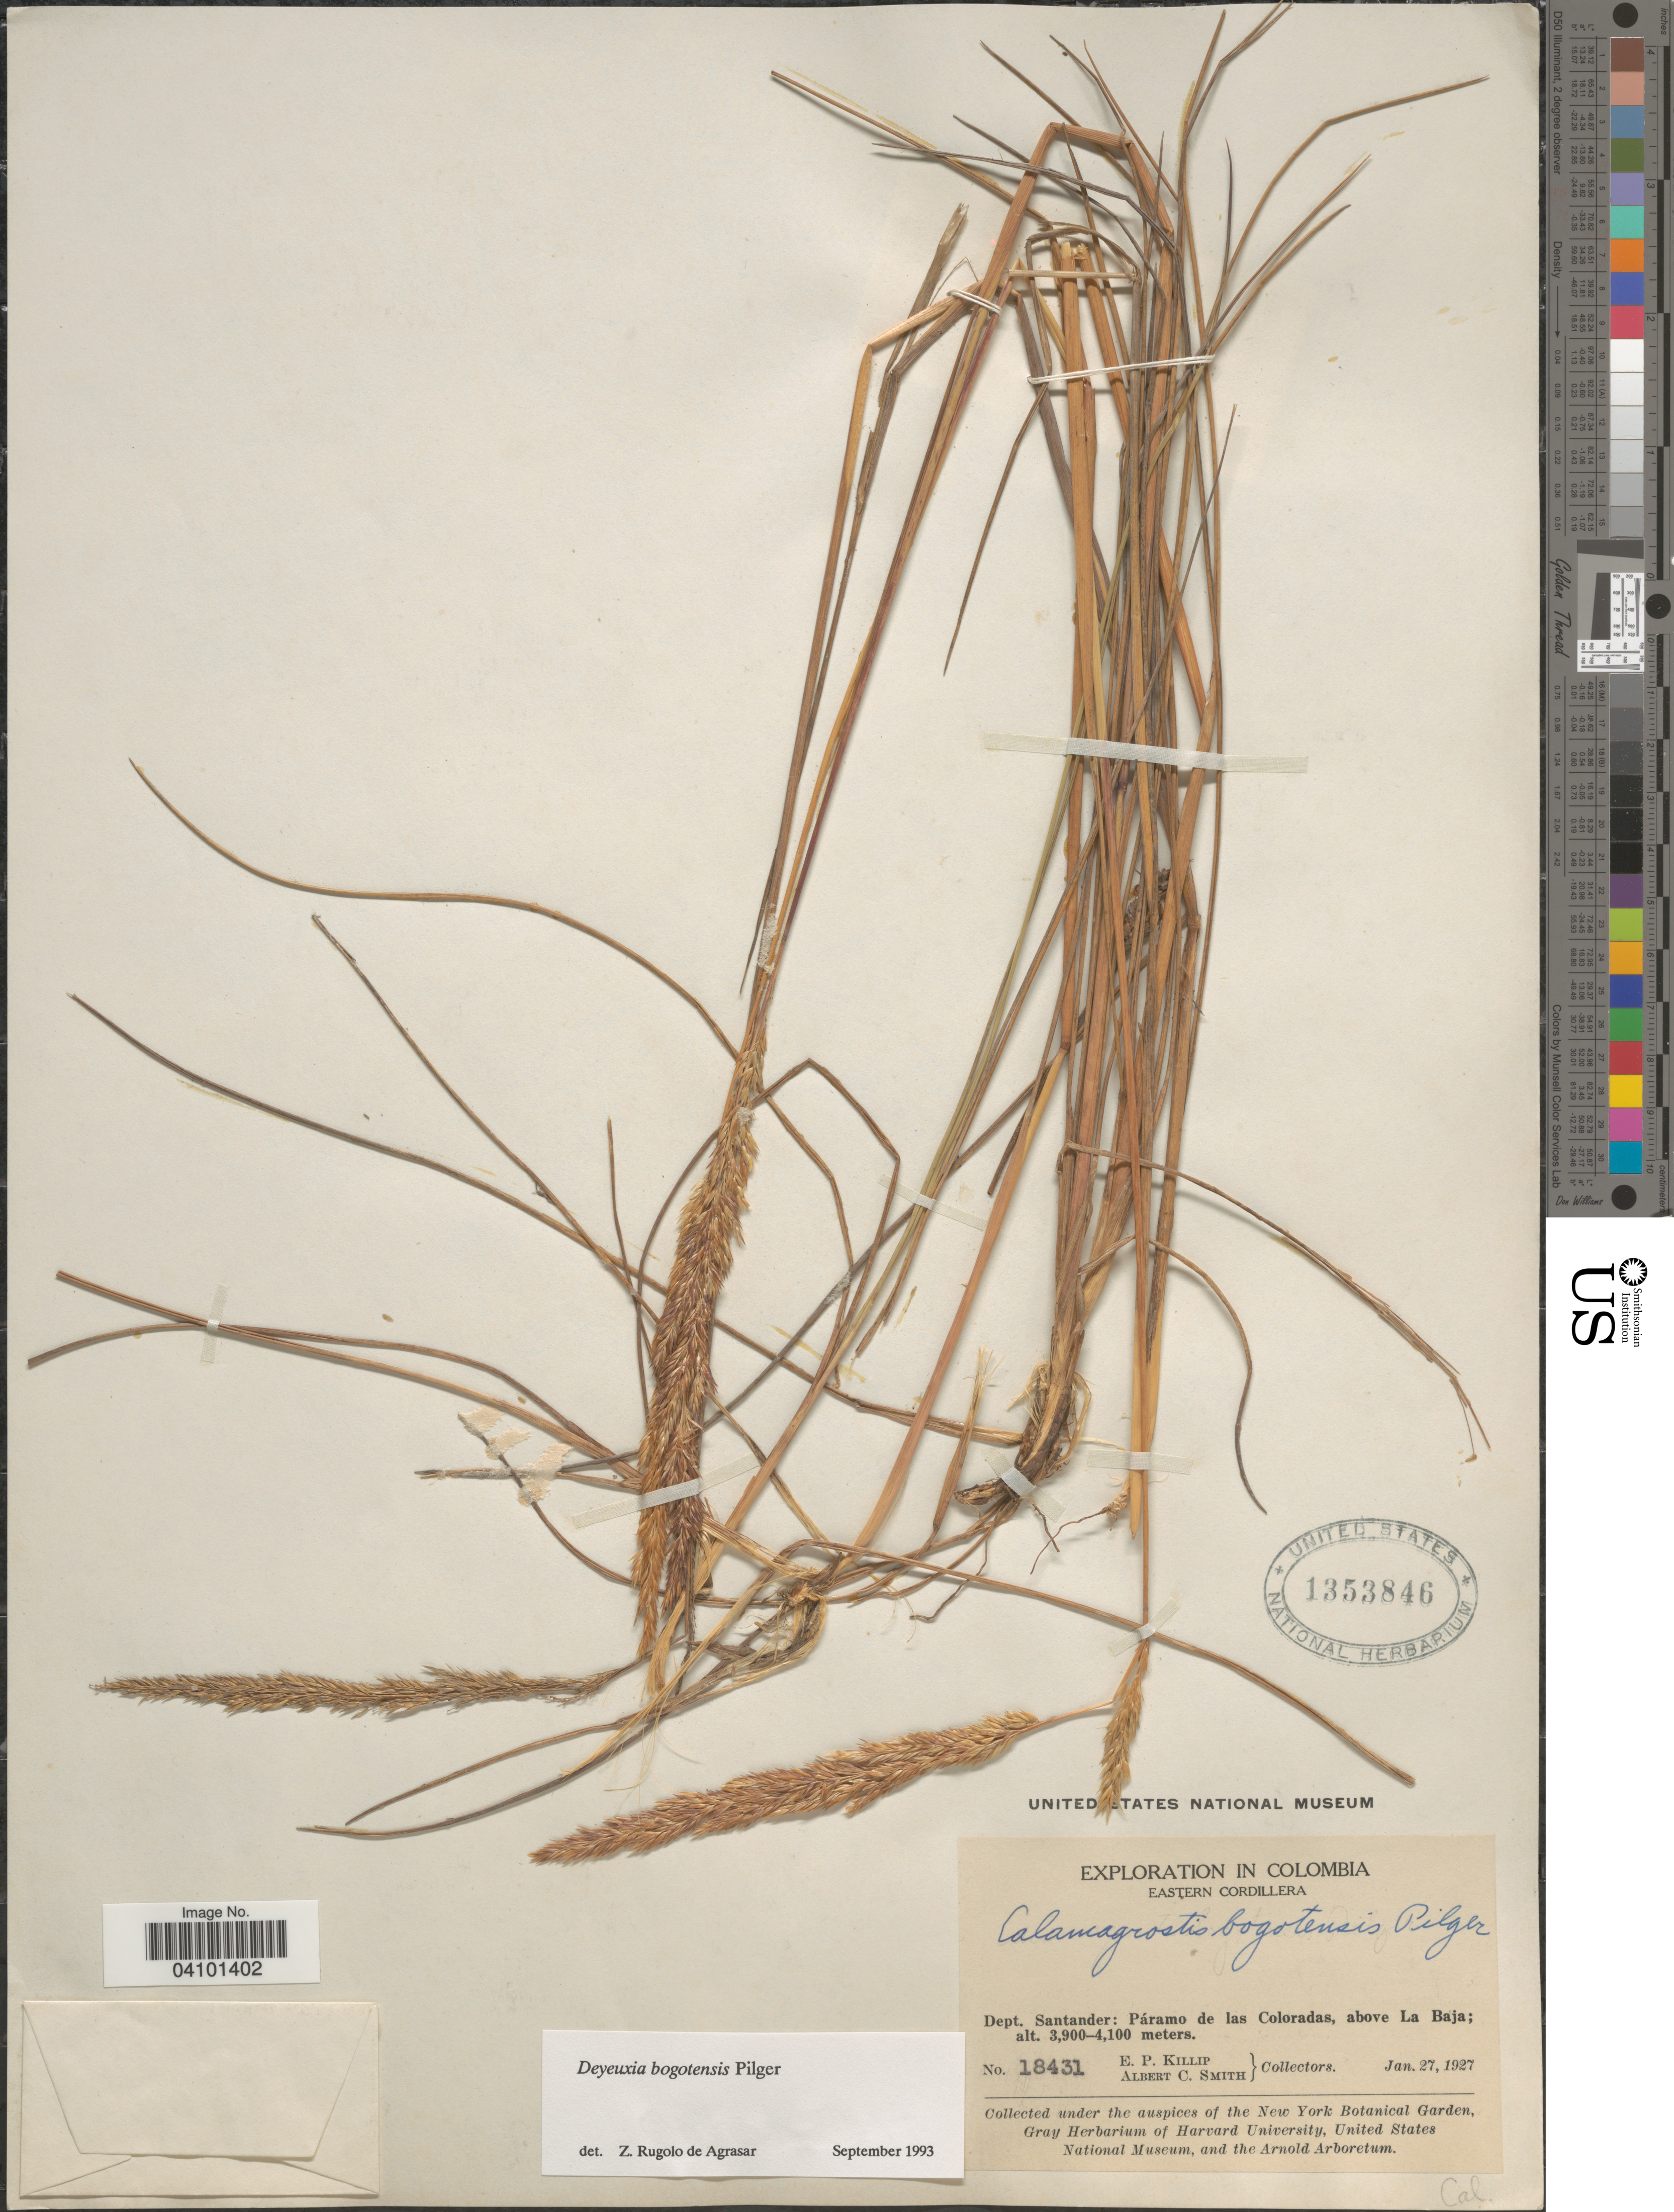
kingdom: Plantae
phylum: Tracheophyta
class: Liliopsida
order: Poales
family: Poaceae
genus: Calamagrostis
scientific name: Calamagrostis bogotensis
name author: (Pilg.) Pilg.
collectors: E. P. Killip & A. C. Smith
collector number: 18431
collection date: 1927-01-27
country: Colombia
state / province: Santander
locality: Exploration in Colombia. Eastern Cordillera. Dept. Santander: Páramo de las Coloradas, above La Baja.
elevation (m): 3900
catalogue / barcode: US 1353846